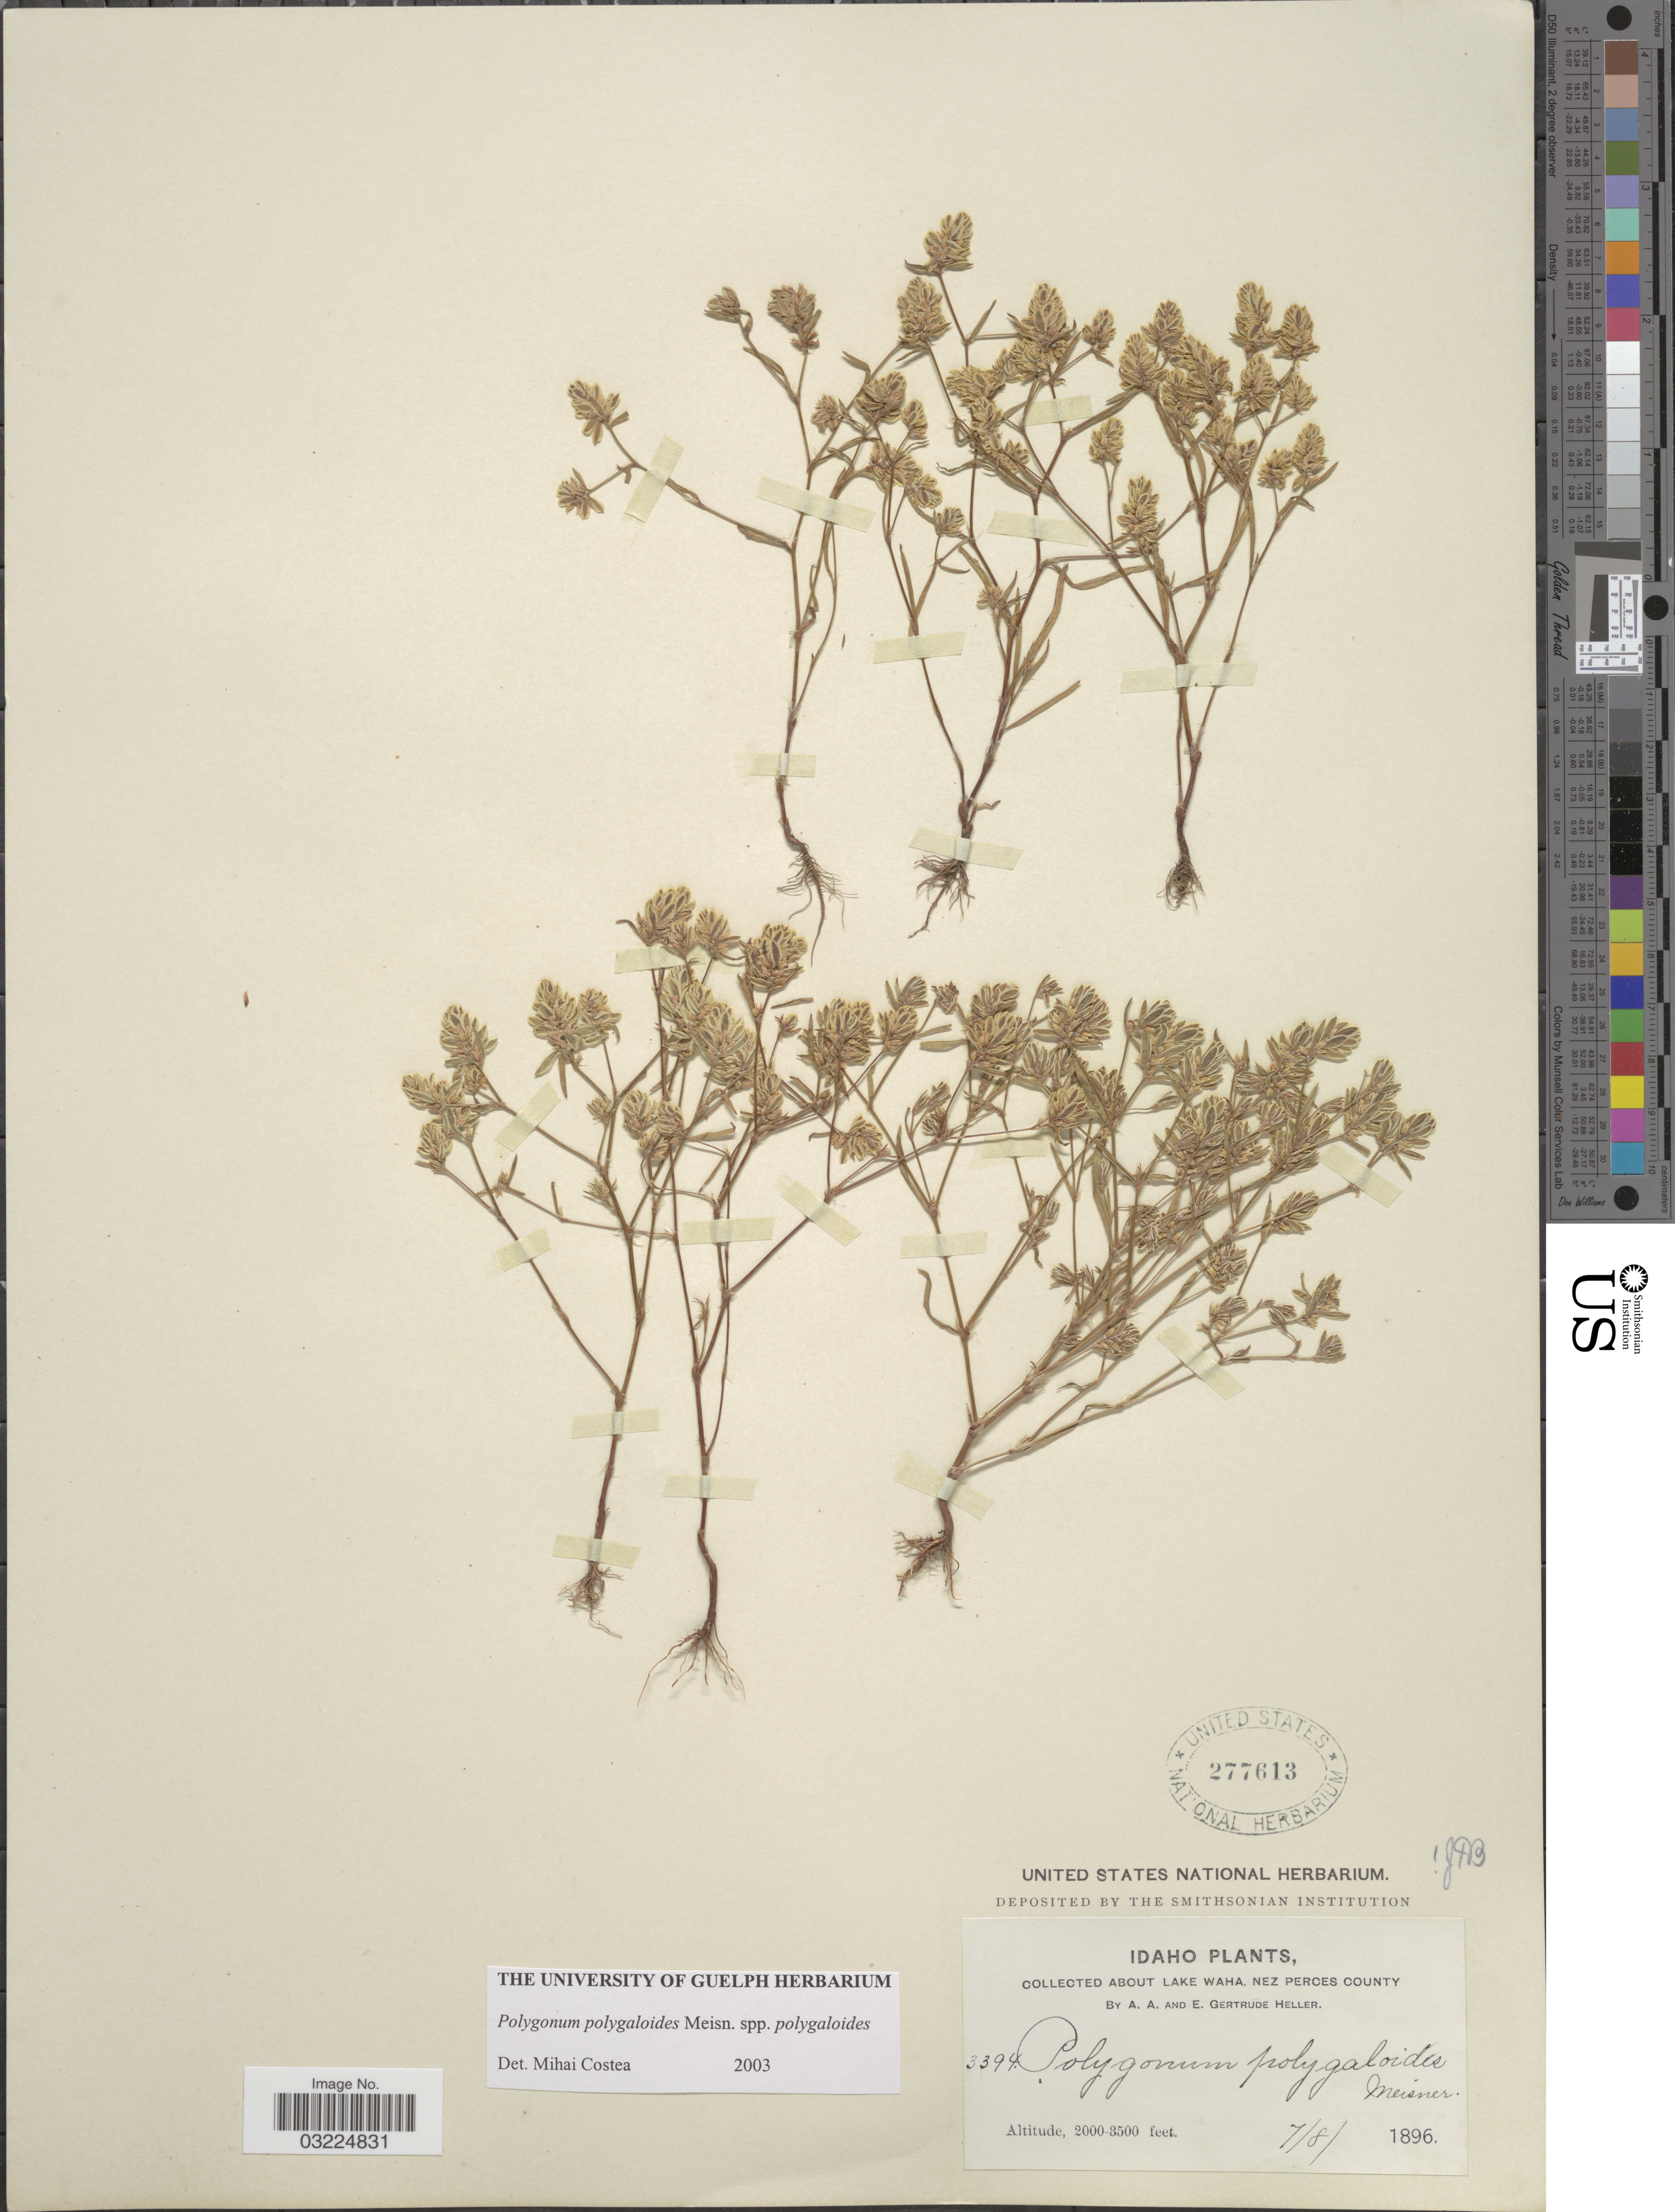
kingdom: Plantae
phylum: Tracheophyta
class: Magnoliopsida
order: Caryophyllales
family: Polygonaceae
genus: Polygonum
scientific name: Polygonum polygaloides subsp. polygaloides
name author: Meisn.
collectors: A. A. Heller & E. G. Heller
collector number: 3394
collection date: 1896-07-08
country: United States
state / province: Idaho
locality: Laka Waha. Nez Perces County.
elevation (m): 610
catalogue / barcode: US 277613